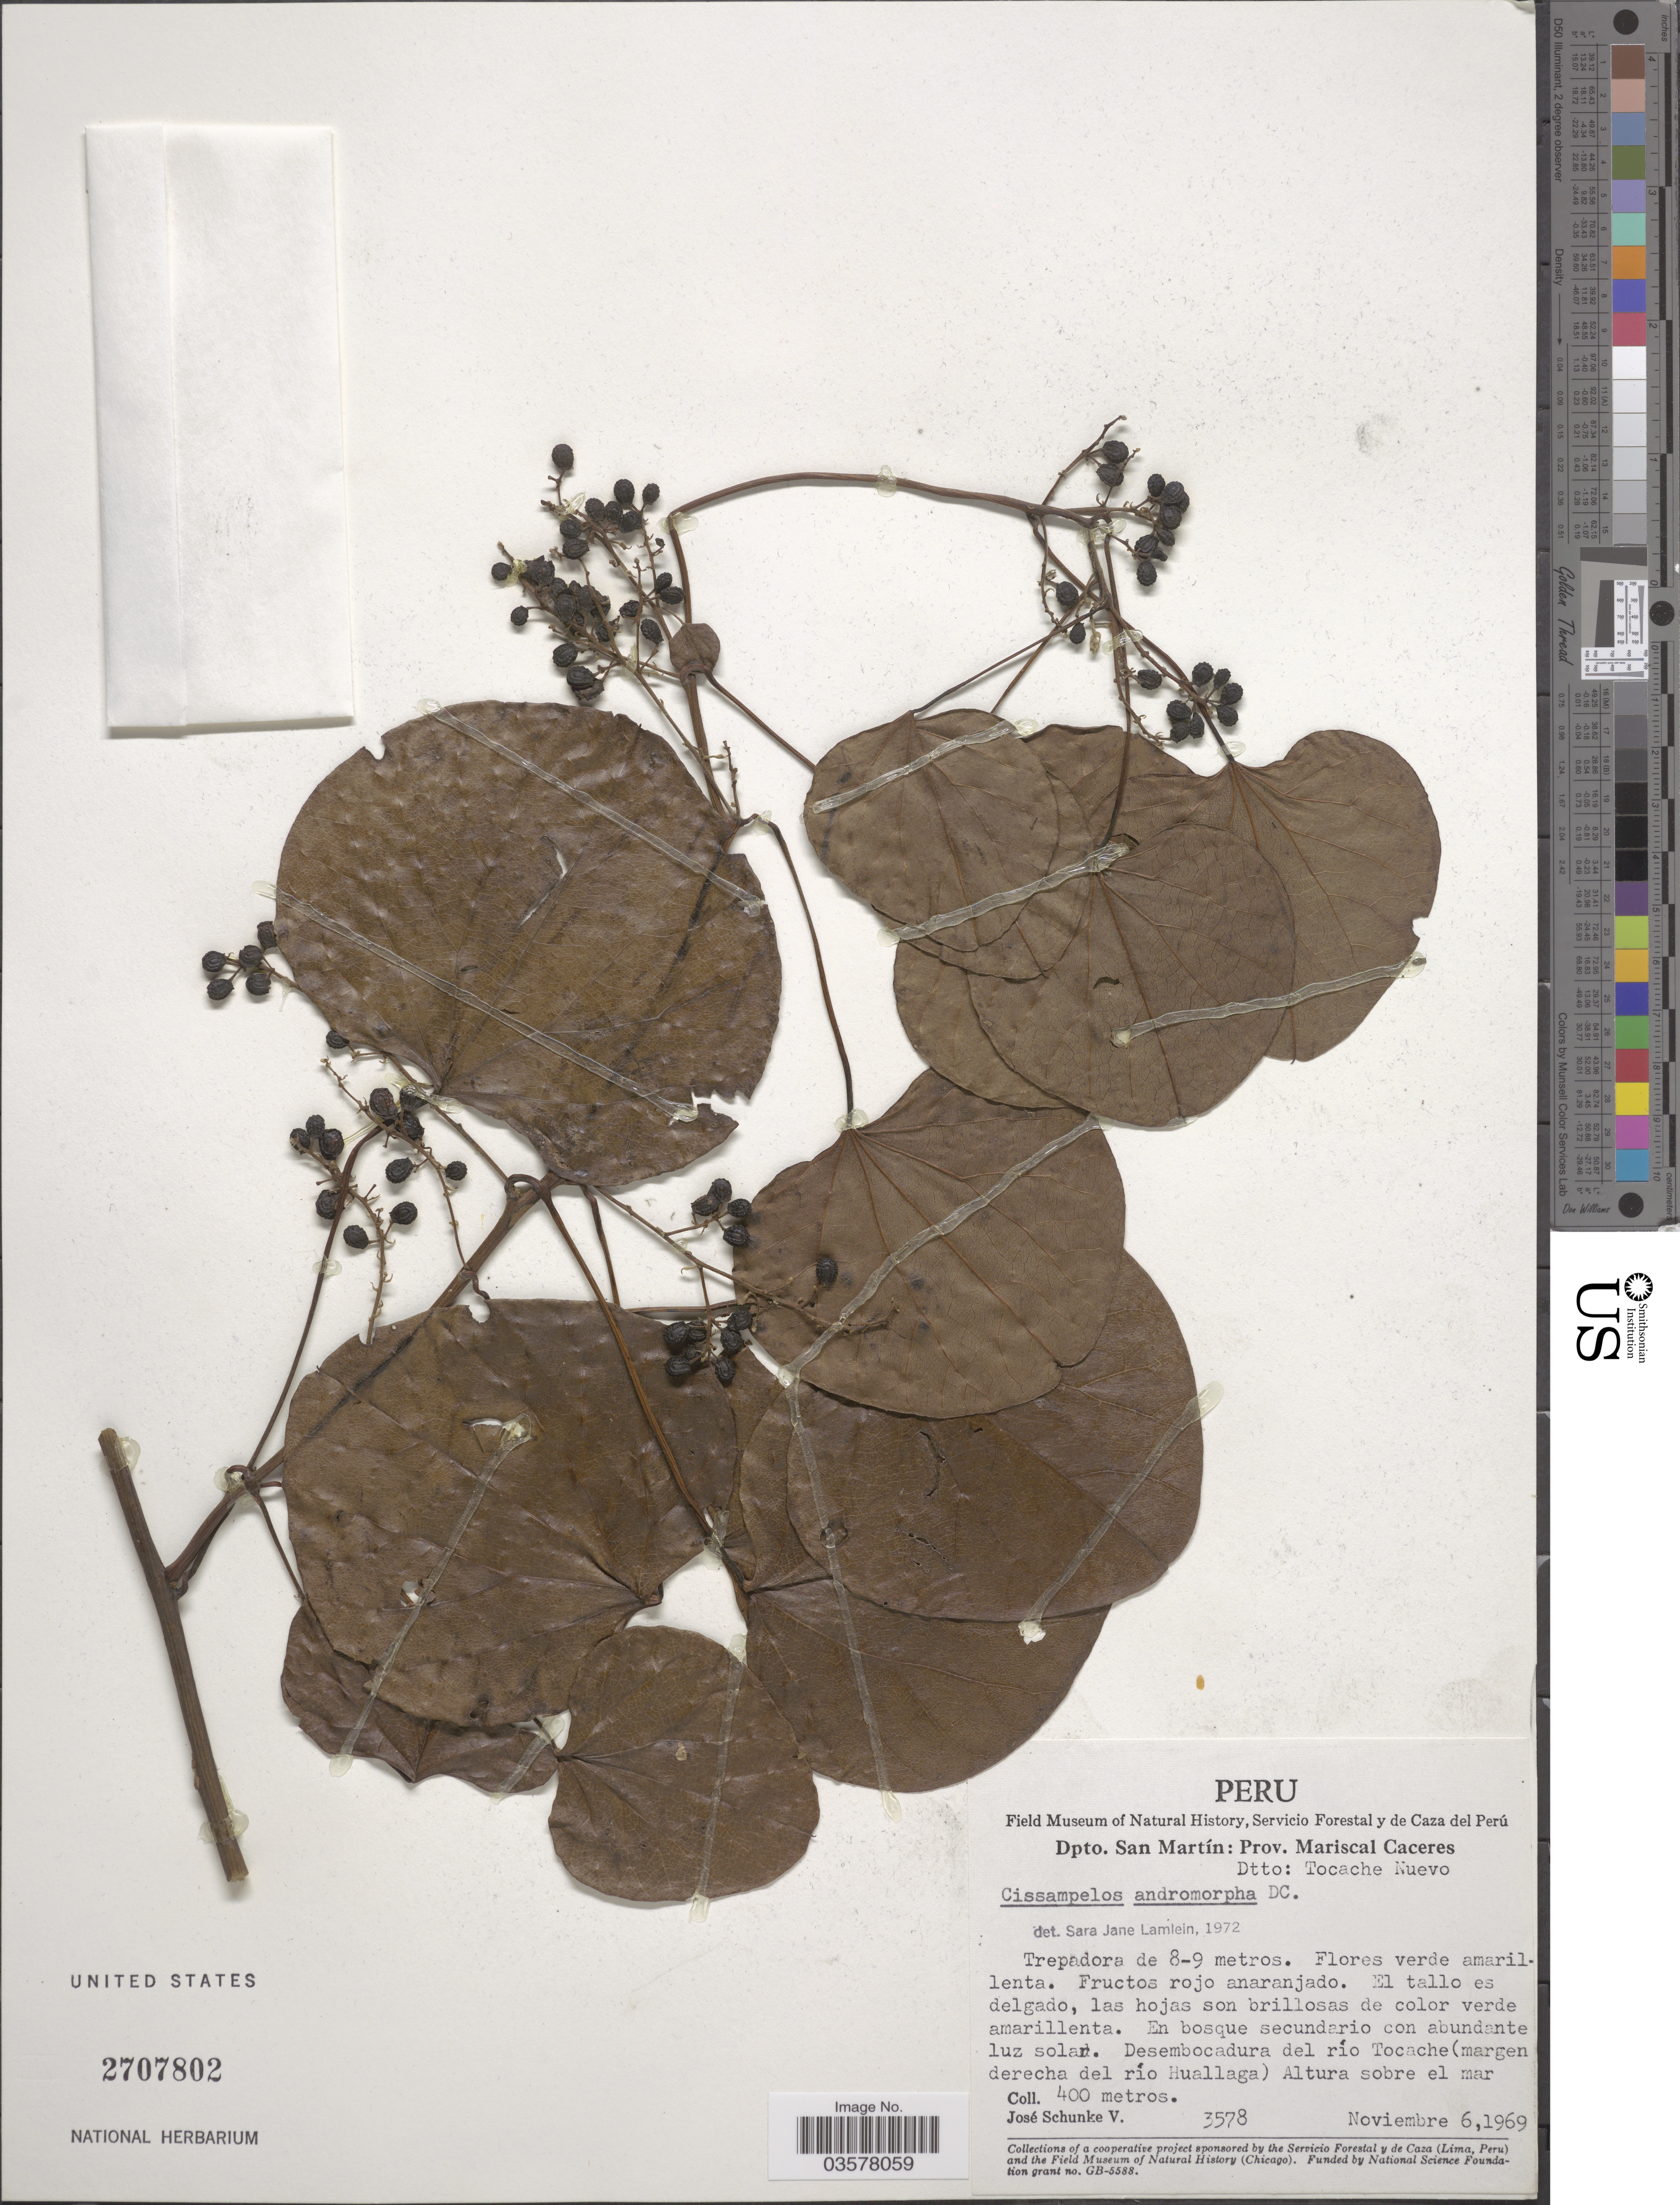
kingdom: Plantae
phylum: Tracheophyta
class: Magnoliopsida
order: Ranunculales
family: Menispermaceae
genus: Cissampelos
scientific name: Cissampelos andromorpha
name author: DC.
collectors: J. Schunke Vigo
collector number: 3578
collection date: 1969-11-06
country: Peru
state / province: San Martín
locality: Dpto. San Martín: Prov. Mariscal Caceres. Dtto: Tocache Nuevo. Desembocadura del río Tocache (margen derecha del río Huallaga).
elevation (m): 400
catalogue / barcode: US 2707802